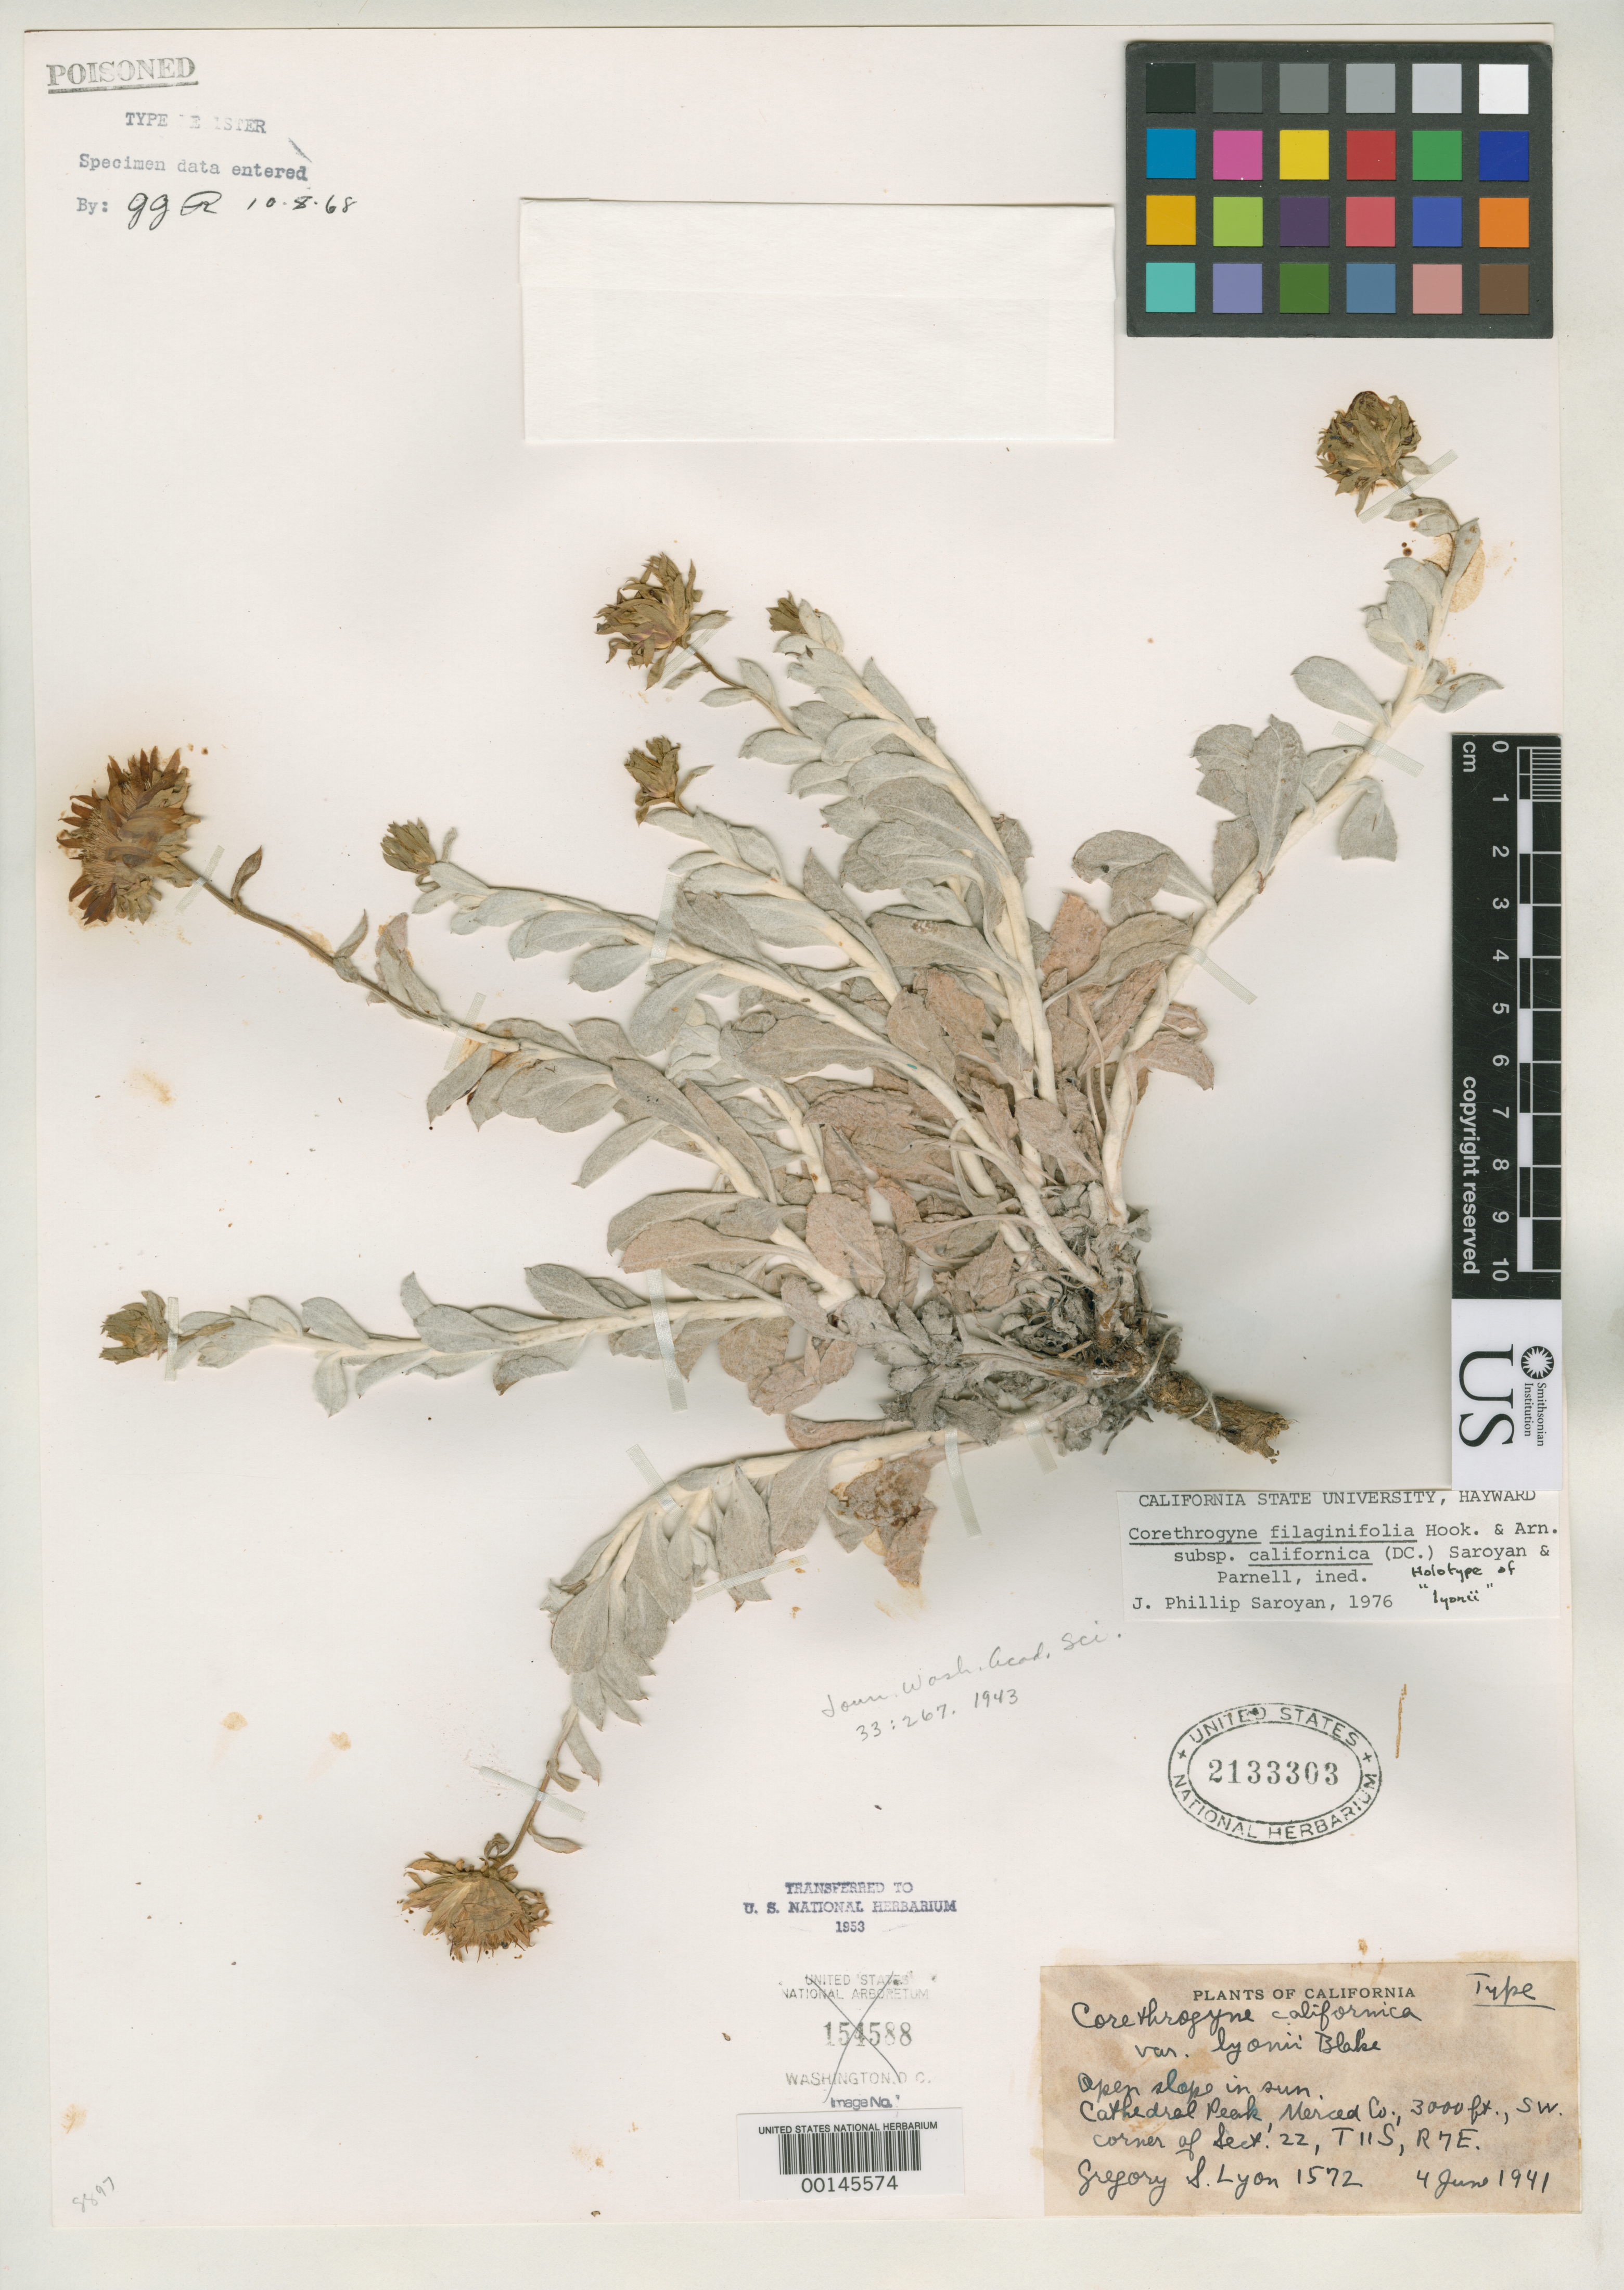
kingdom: Plantae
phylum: Tracheophyta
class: Magnoliopsida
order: Asterales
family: Asteraceae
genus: Corethrogyne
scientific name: Corethrogyne californica var. lyonii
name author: S.F. Blake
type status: Holotype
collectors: G. Lyon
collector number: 1572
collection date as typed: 04 Jun 1941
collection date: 1941-06-04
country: United States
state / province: California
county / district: Merced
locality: Cathedral Peak.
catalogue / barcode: US 2133303